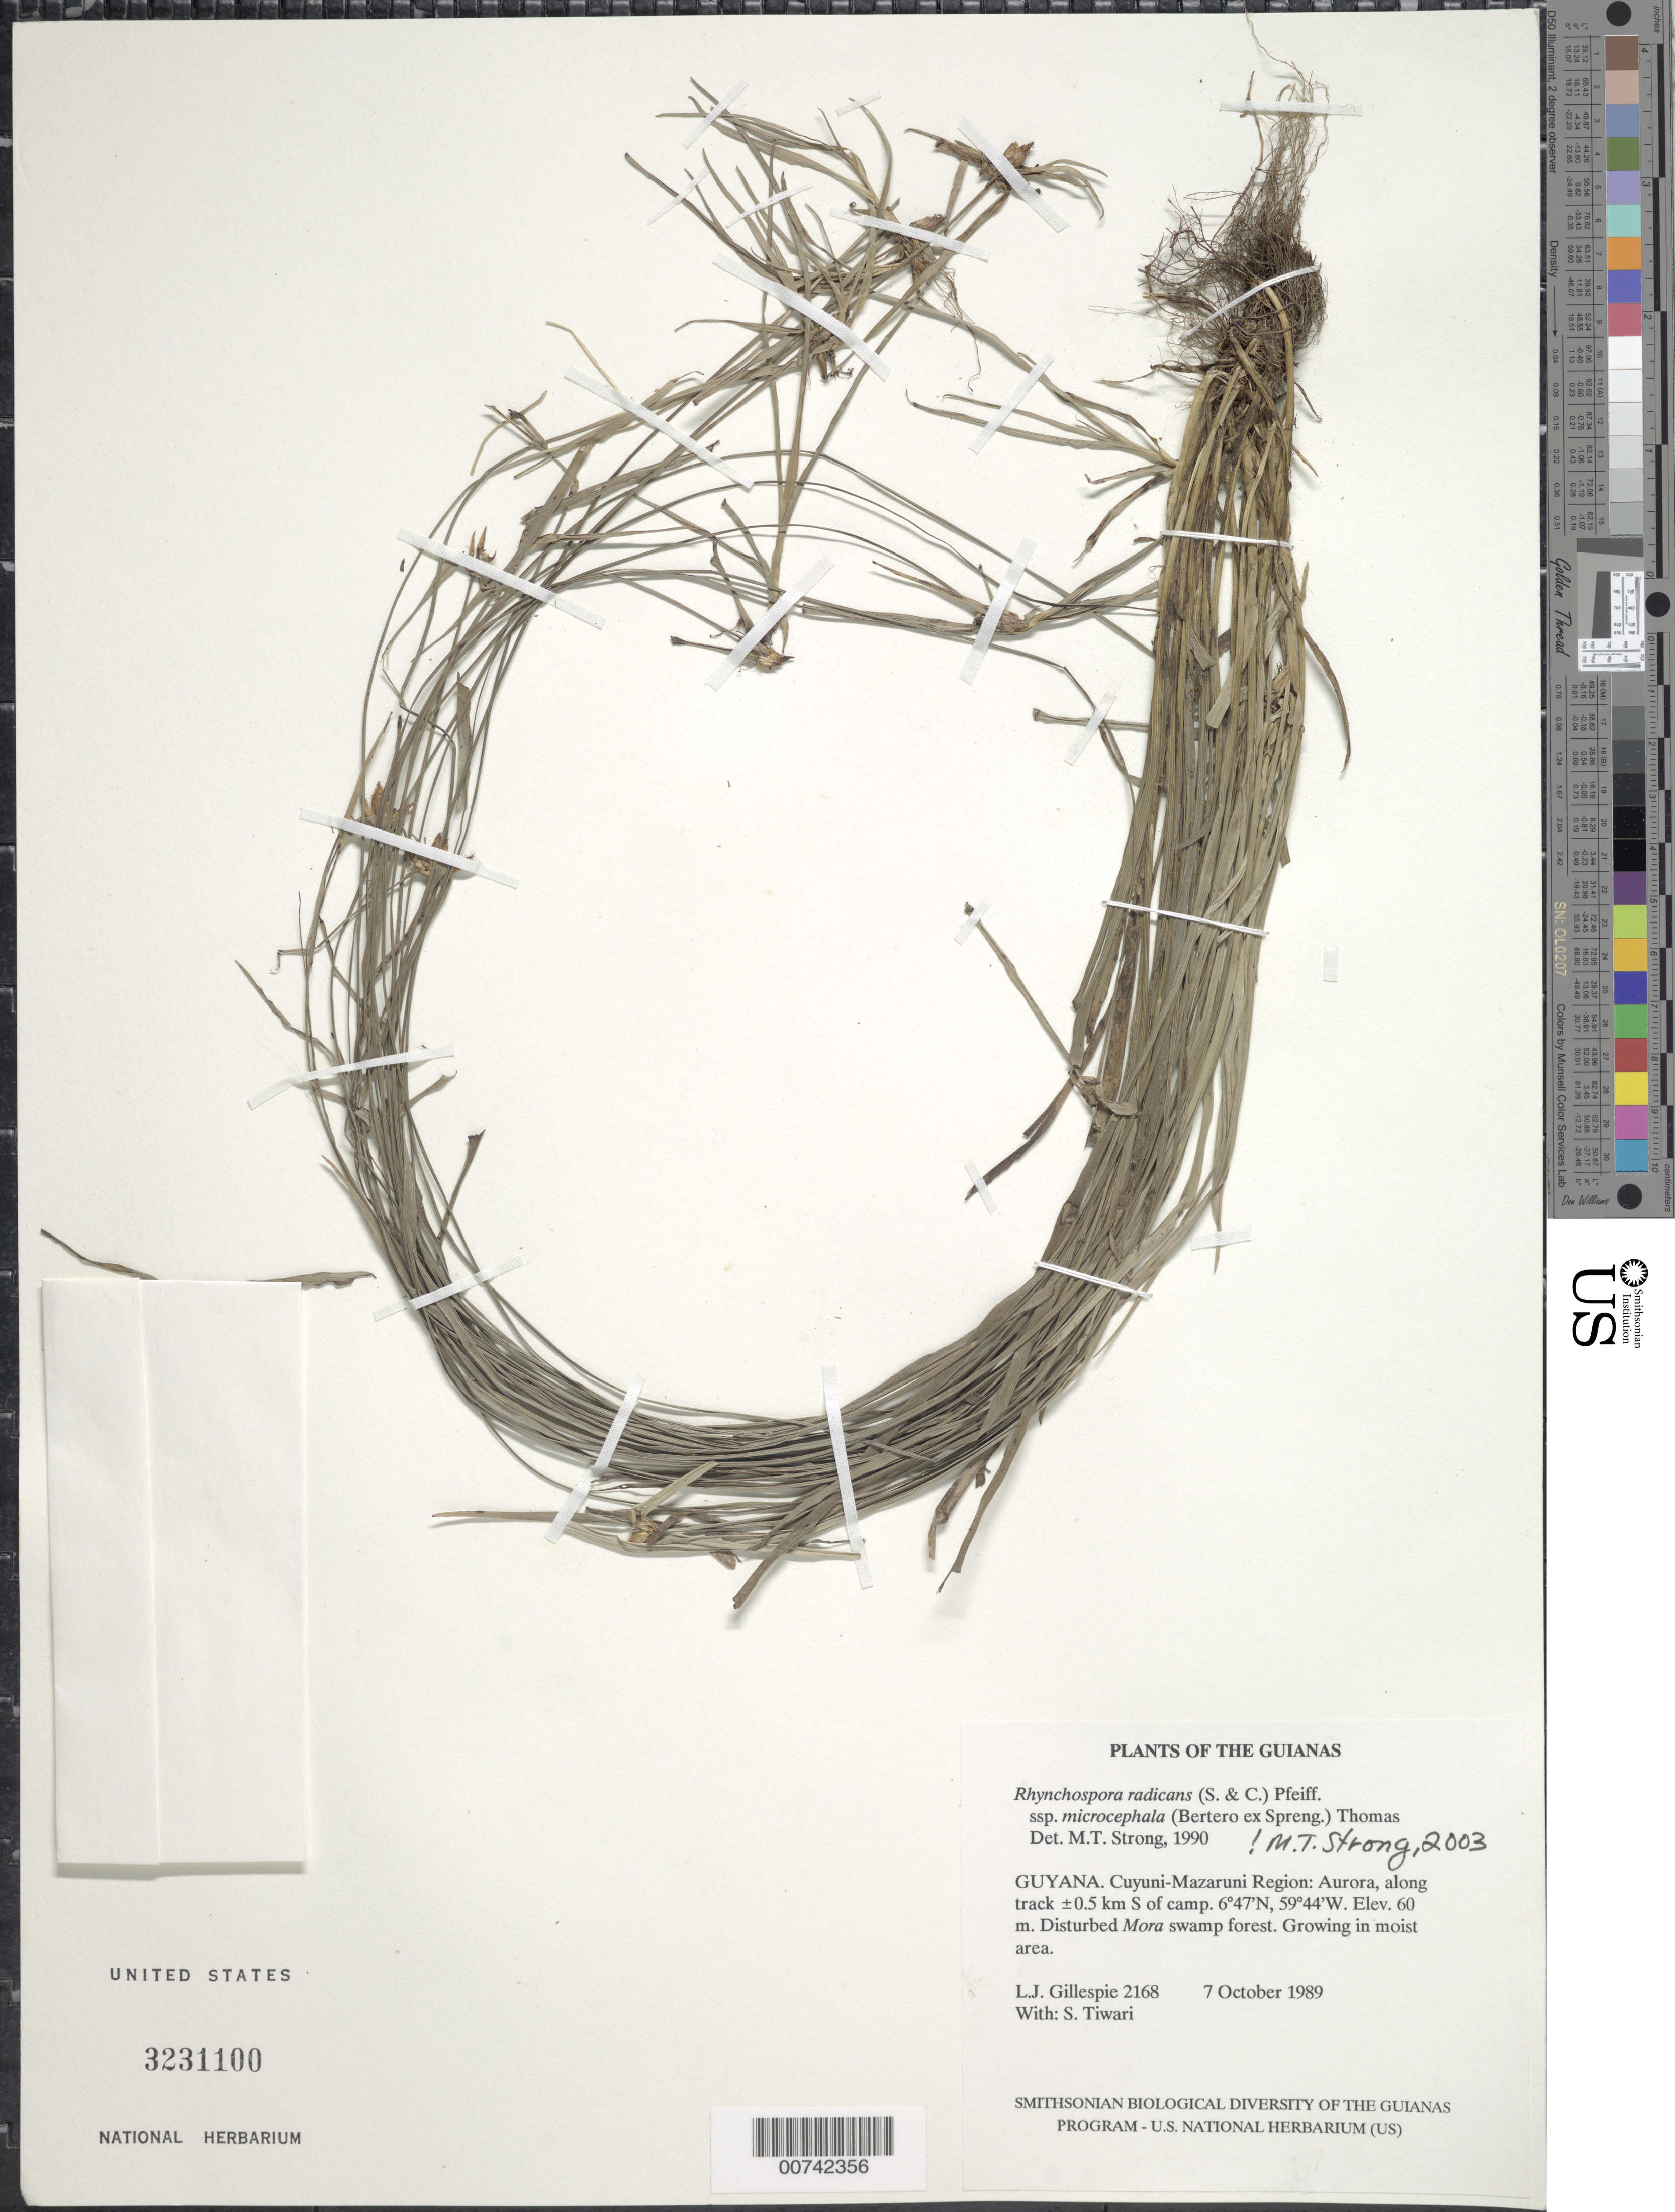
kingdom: Plantae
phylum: Tracheophyta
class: Liliopsida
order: Poales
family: Cyperaceae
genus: Rhynchospora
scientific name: Rhynchospora radicans subsp. microcephala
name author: (Bertero ex Spreng.) W.W. Thomas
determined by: Strong, M. T., (US), Smithsonian Institution - National Museum of Natural History (UNITED STATES)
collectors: L. J. Gillespie & S. Tiwari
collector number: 2168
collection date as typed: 7 October 1989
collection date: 1989-10-07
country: Guyana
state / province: Cuyuni-Mazaruni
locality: Aurora, along track ±0.5 km S of camp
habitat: Disturbed Mora swamp forest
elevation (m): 60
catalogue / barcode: US 3231100